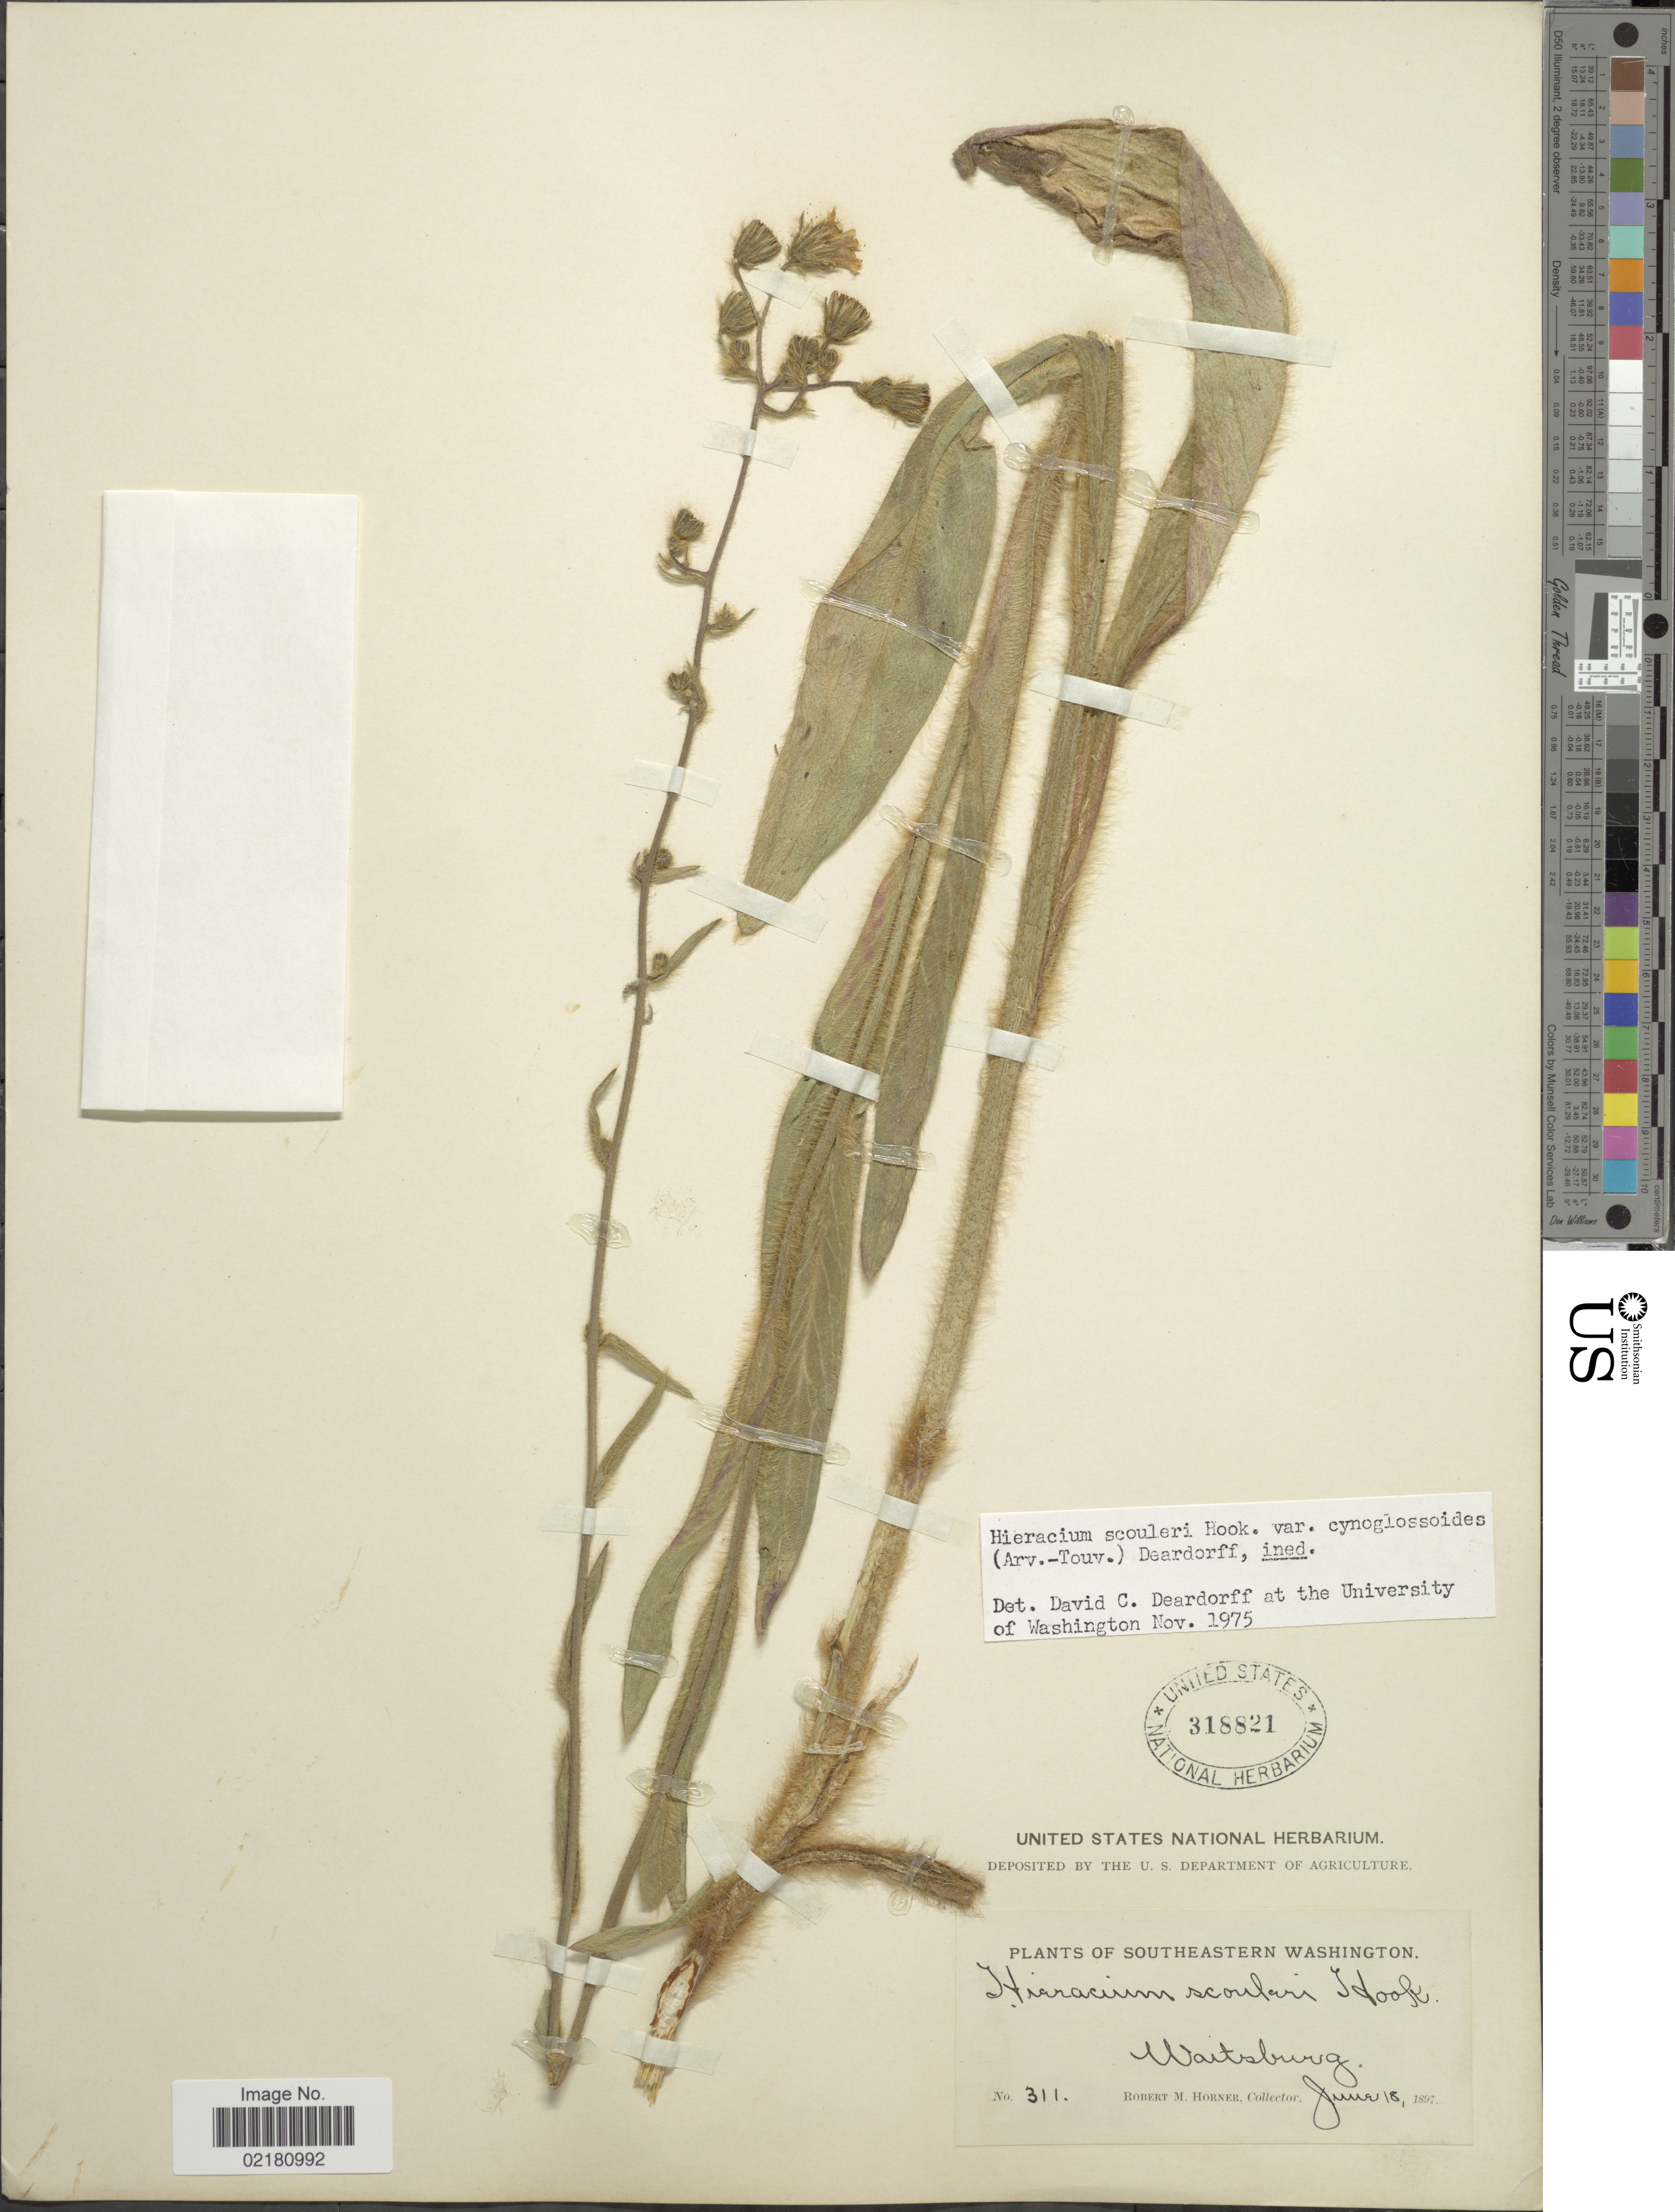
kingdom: Plantae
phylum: Tracheophyta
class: Magnoliopsida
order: Asterales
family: Asteraceae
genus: Hieracium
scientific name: Hieracium scouleri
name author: Hook.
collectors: R. Horner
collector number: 311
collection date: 1897-06-18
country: United States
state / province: Washington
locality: Southeastern Washington. Waitsburg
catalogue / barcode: US 318821